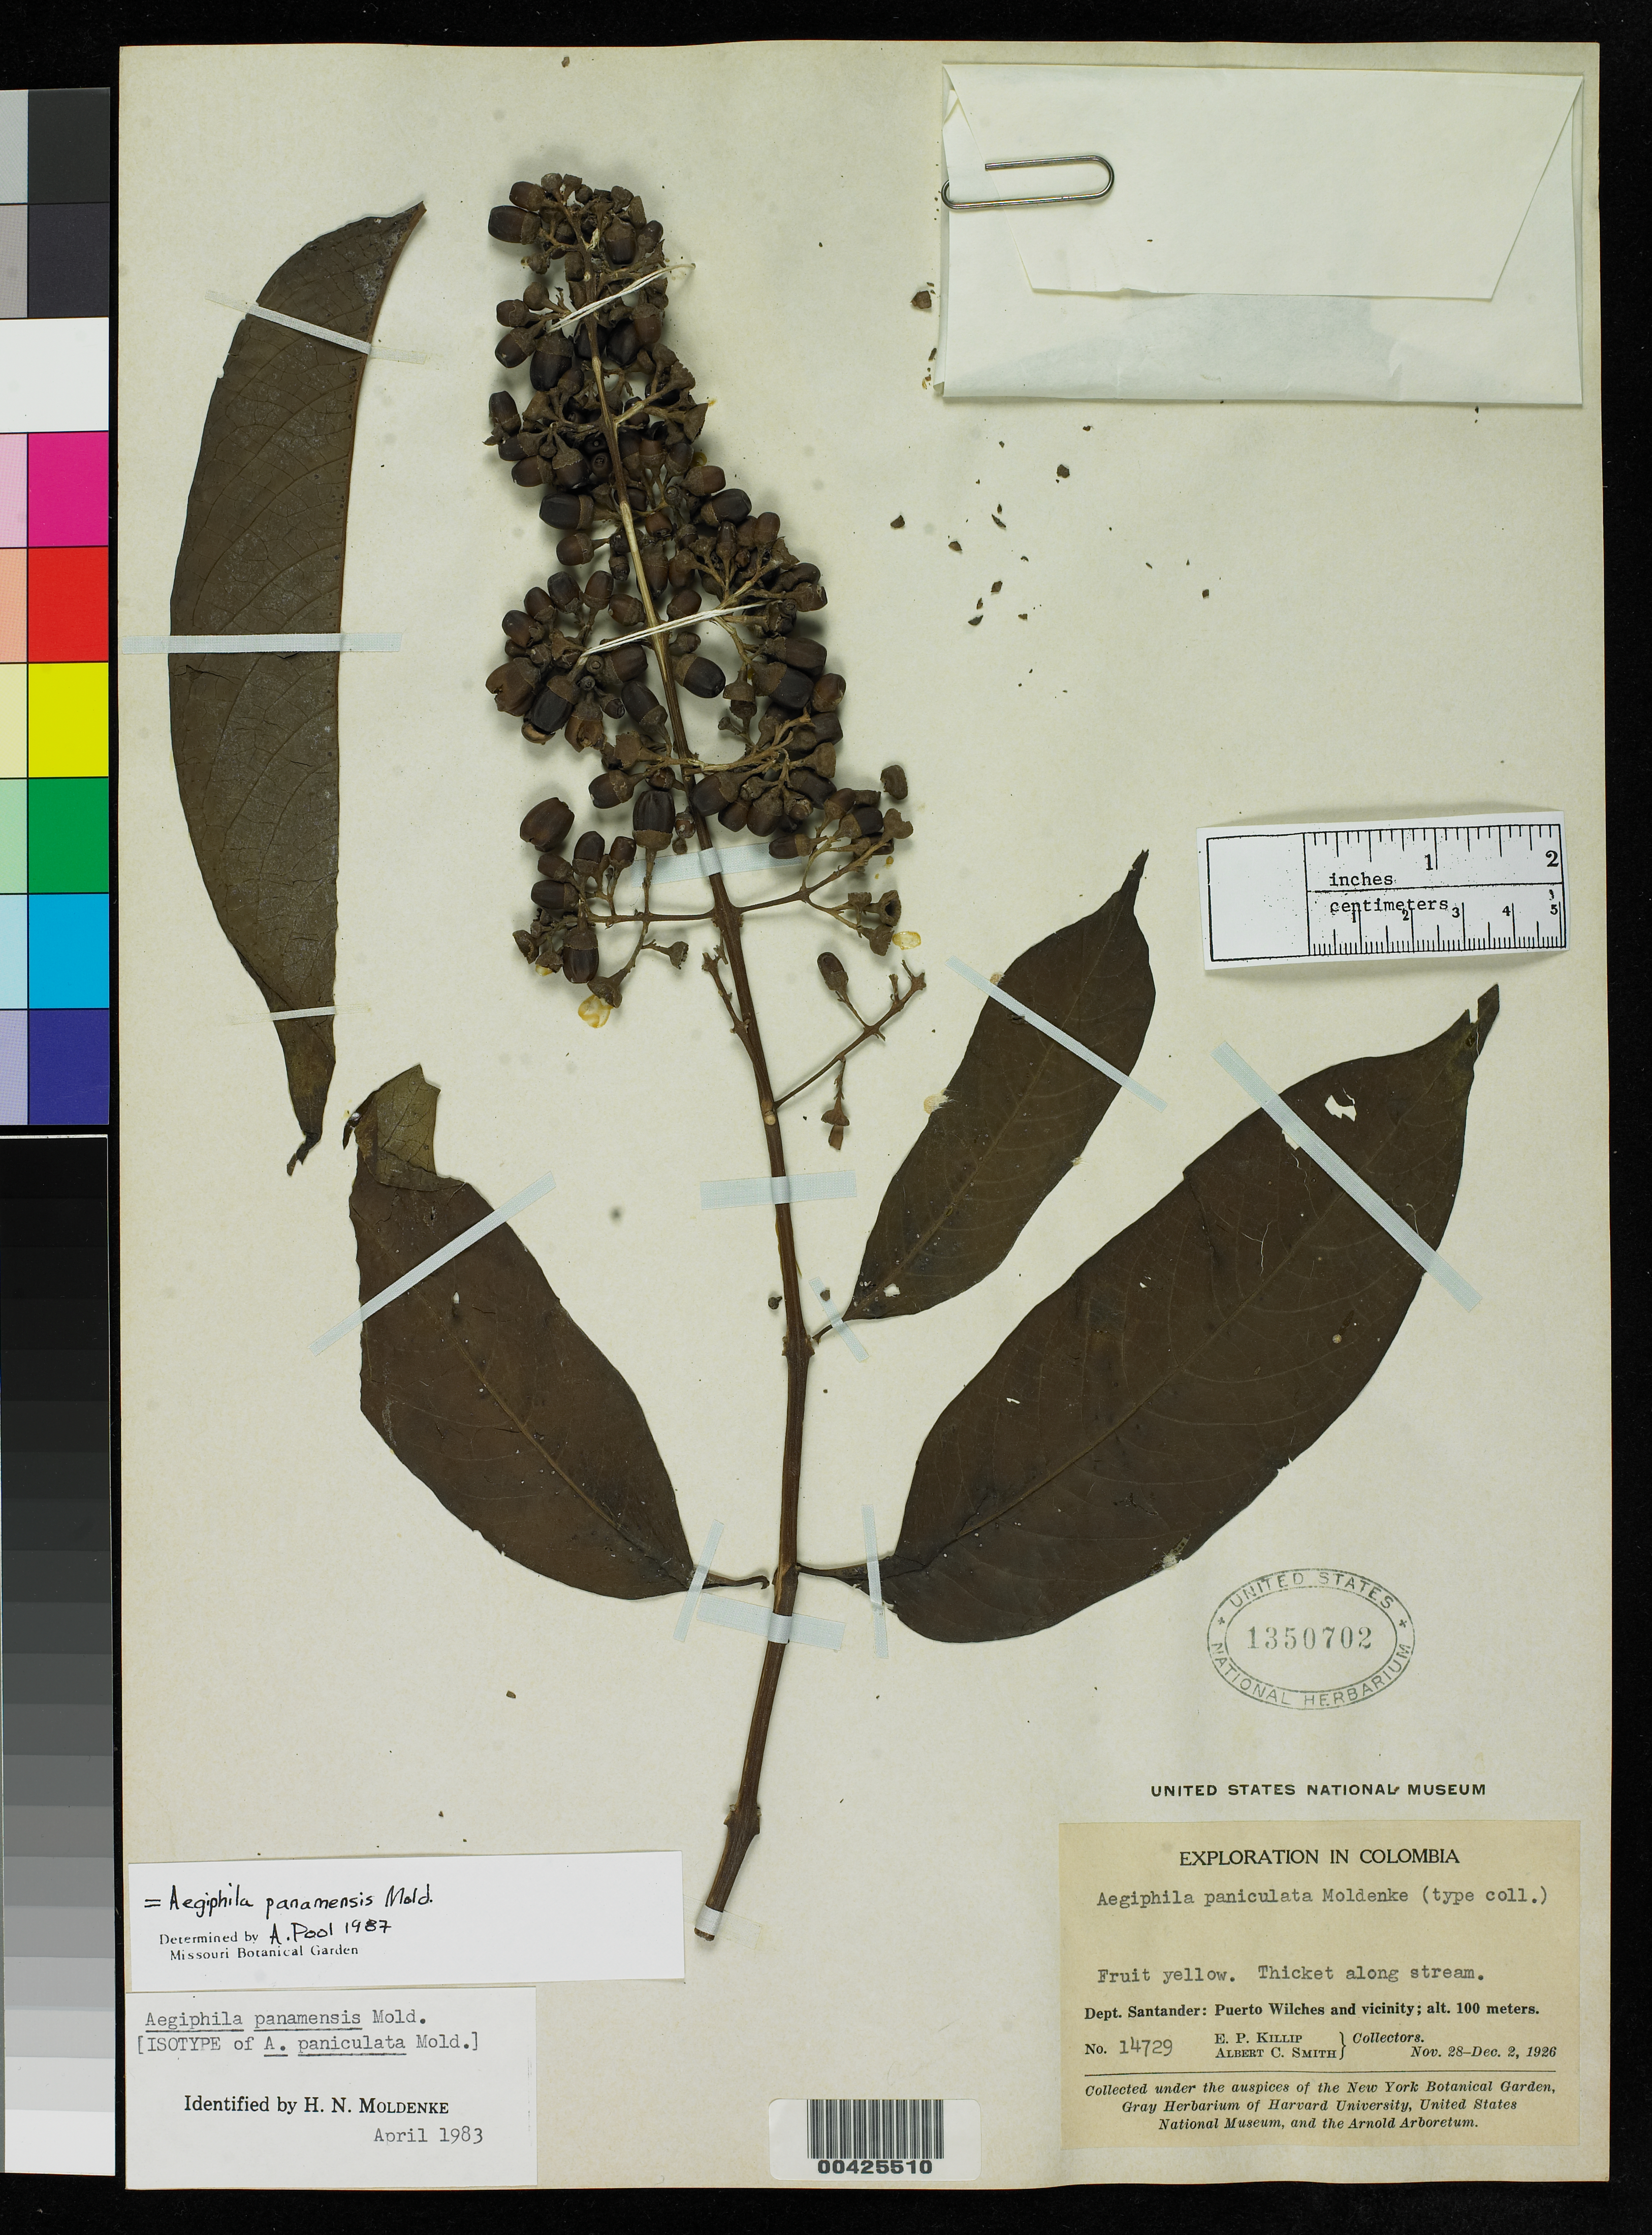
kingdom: Plantae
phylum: Tracheophyta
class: Magnoliopsida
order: Lamiales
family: Lamiaceae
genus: Aegiphila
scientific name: Aegiphila paniculata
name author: Moldenke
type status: Isotype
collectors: E. P. Killip & A. C. Smith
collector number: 14729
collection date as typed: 28 Nov 1926 to 02 Dec 1926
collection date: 1926-11-28/1926-12-02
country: Colombia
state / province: Santander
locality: Puerto Wilches & vicinity.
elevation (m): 100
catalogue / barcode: US 1350702